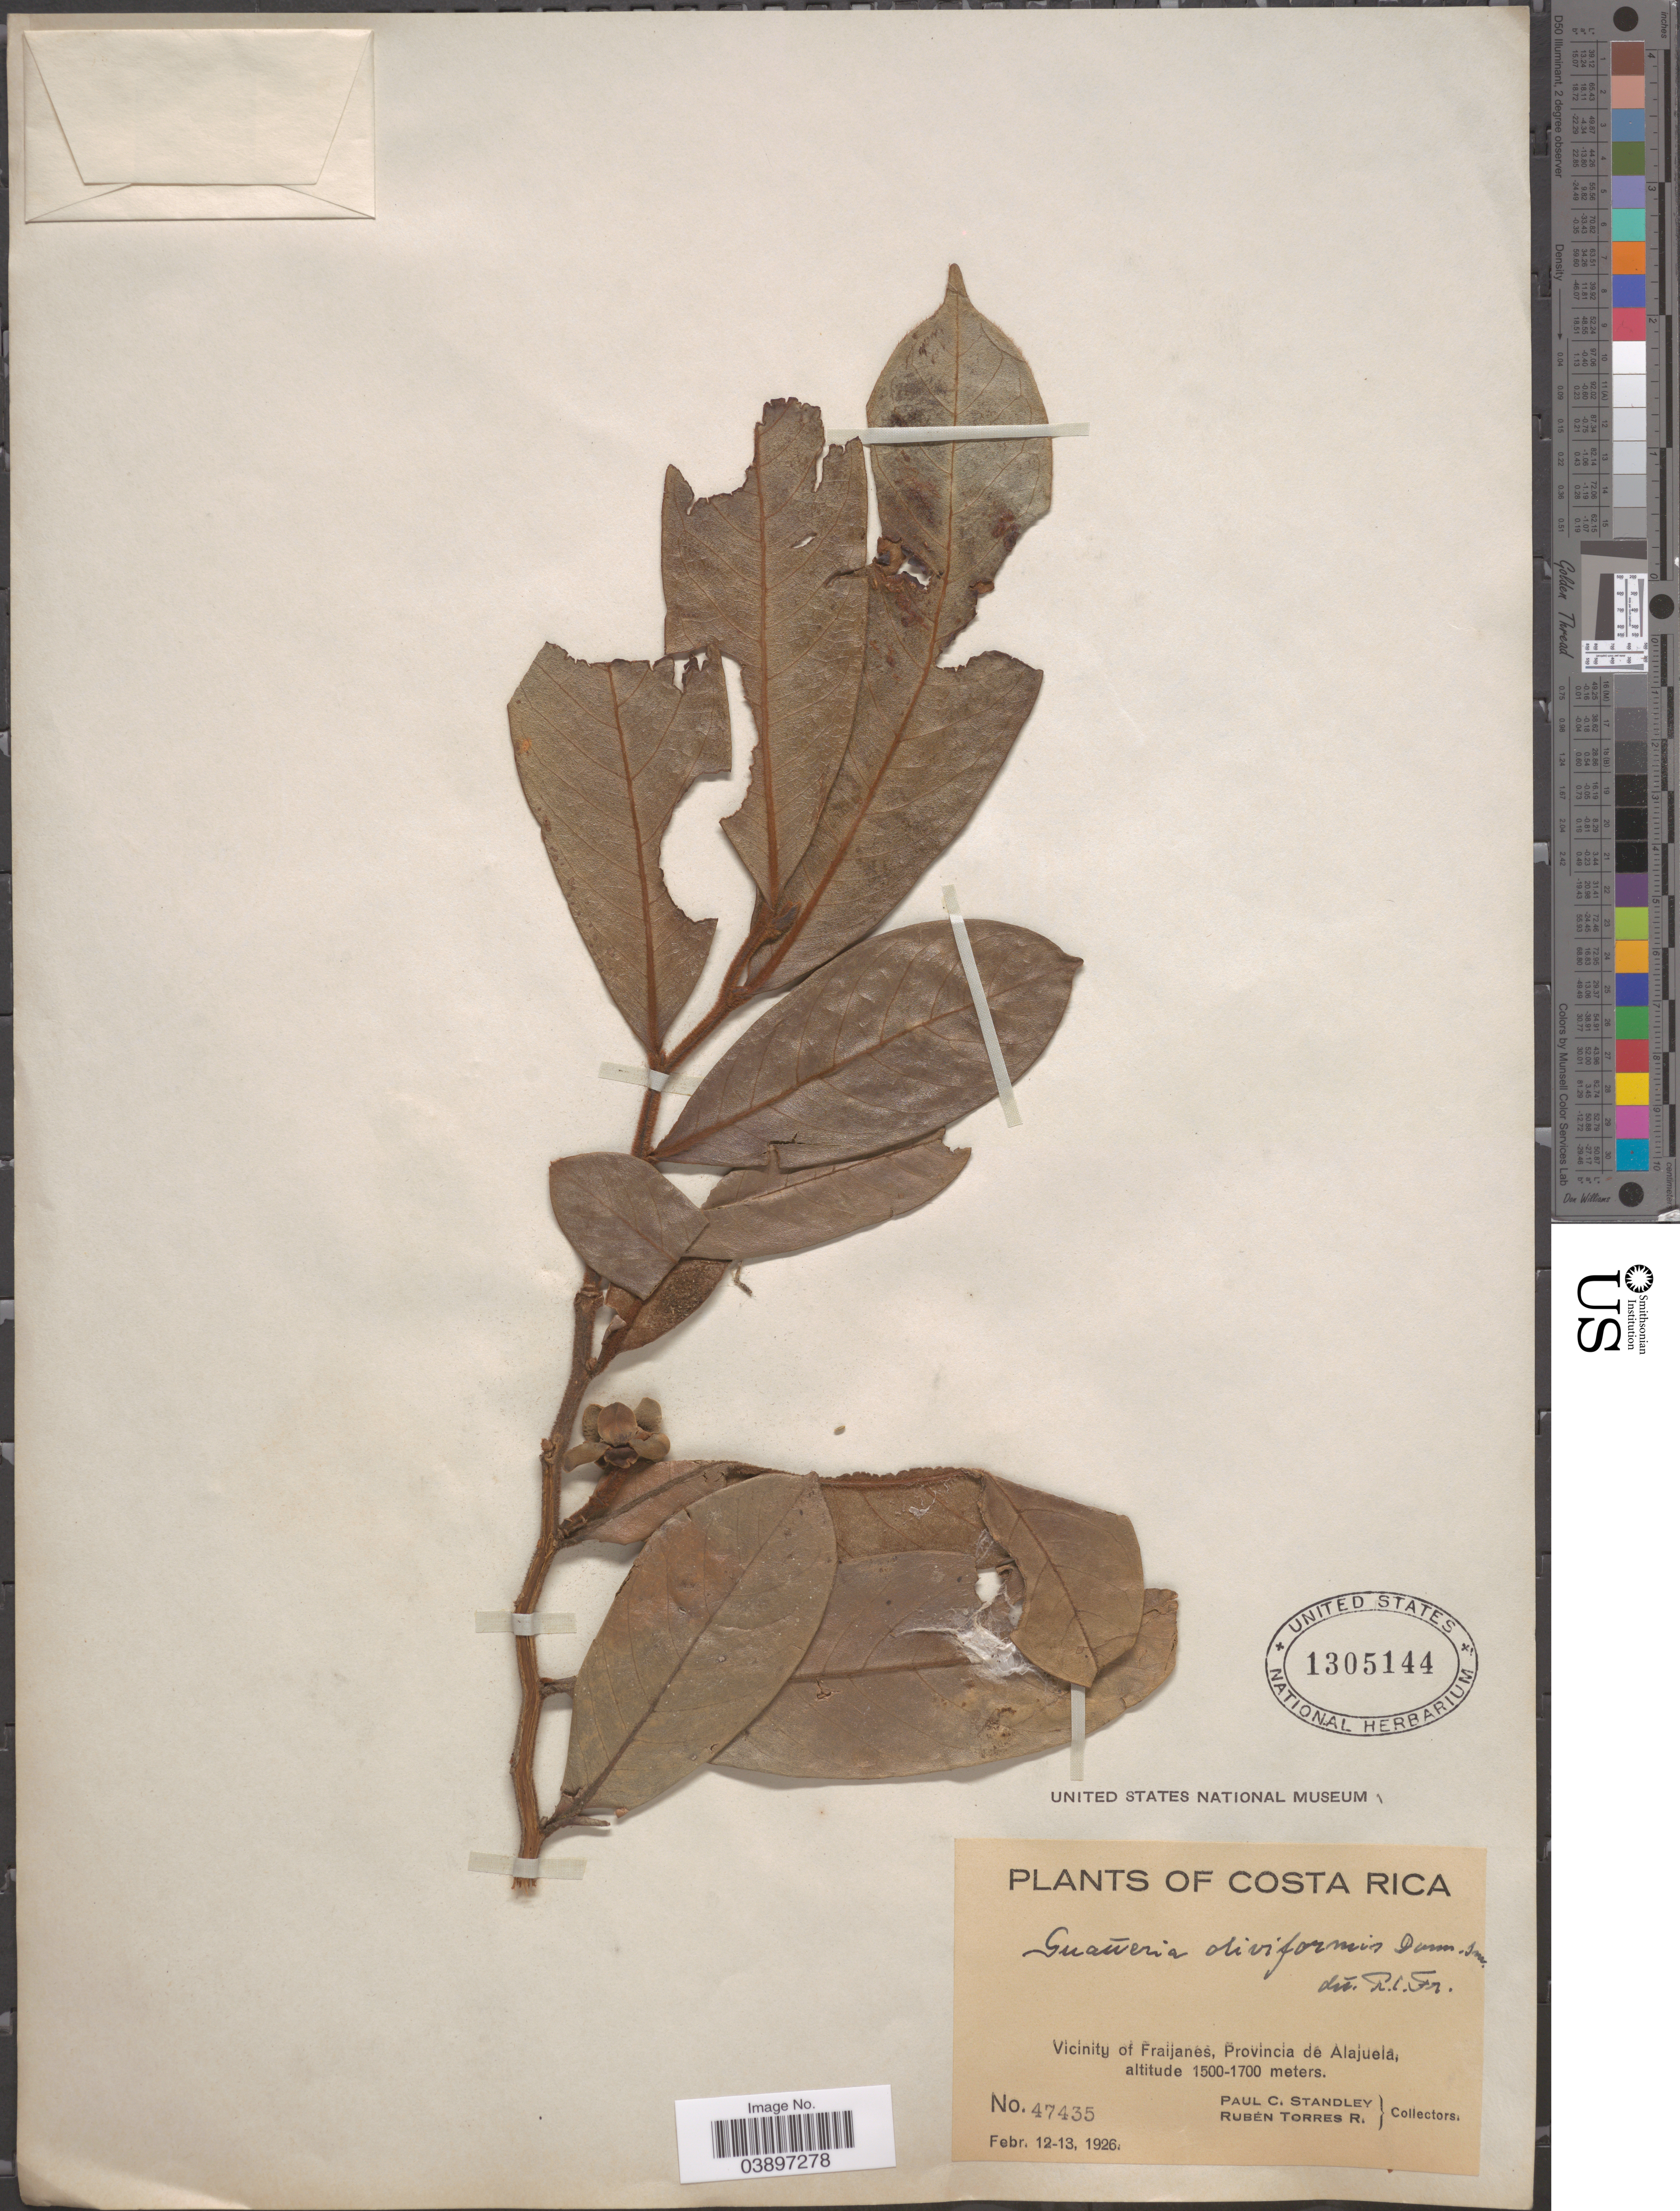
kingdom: Plantae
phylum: Tracheophyta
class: Magnoliopsida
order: Magnoliales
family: Annonaceae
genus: Guatteria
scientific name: Guatteria oliviformis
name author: Donn. Sm.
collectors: P. C. Standley & R. Torres Rojas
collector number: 47435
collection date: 1926-02-12/1926-02-13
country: Costa Rica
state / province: Alajuela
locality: Vicinity of Fraijanes.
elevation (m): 1500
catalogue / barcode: US 1305144